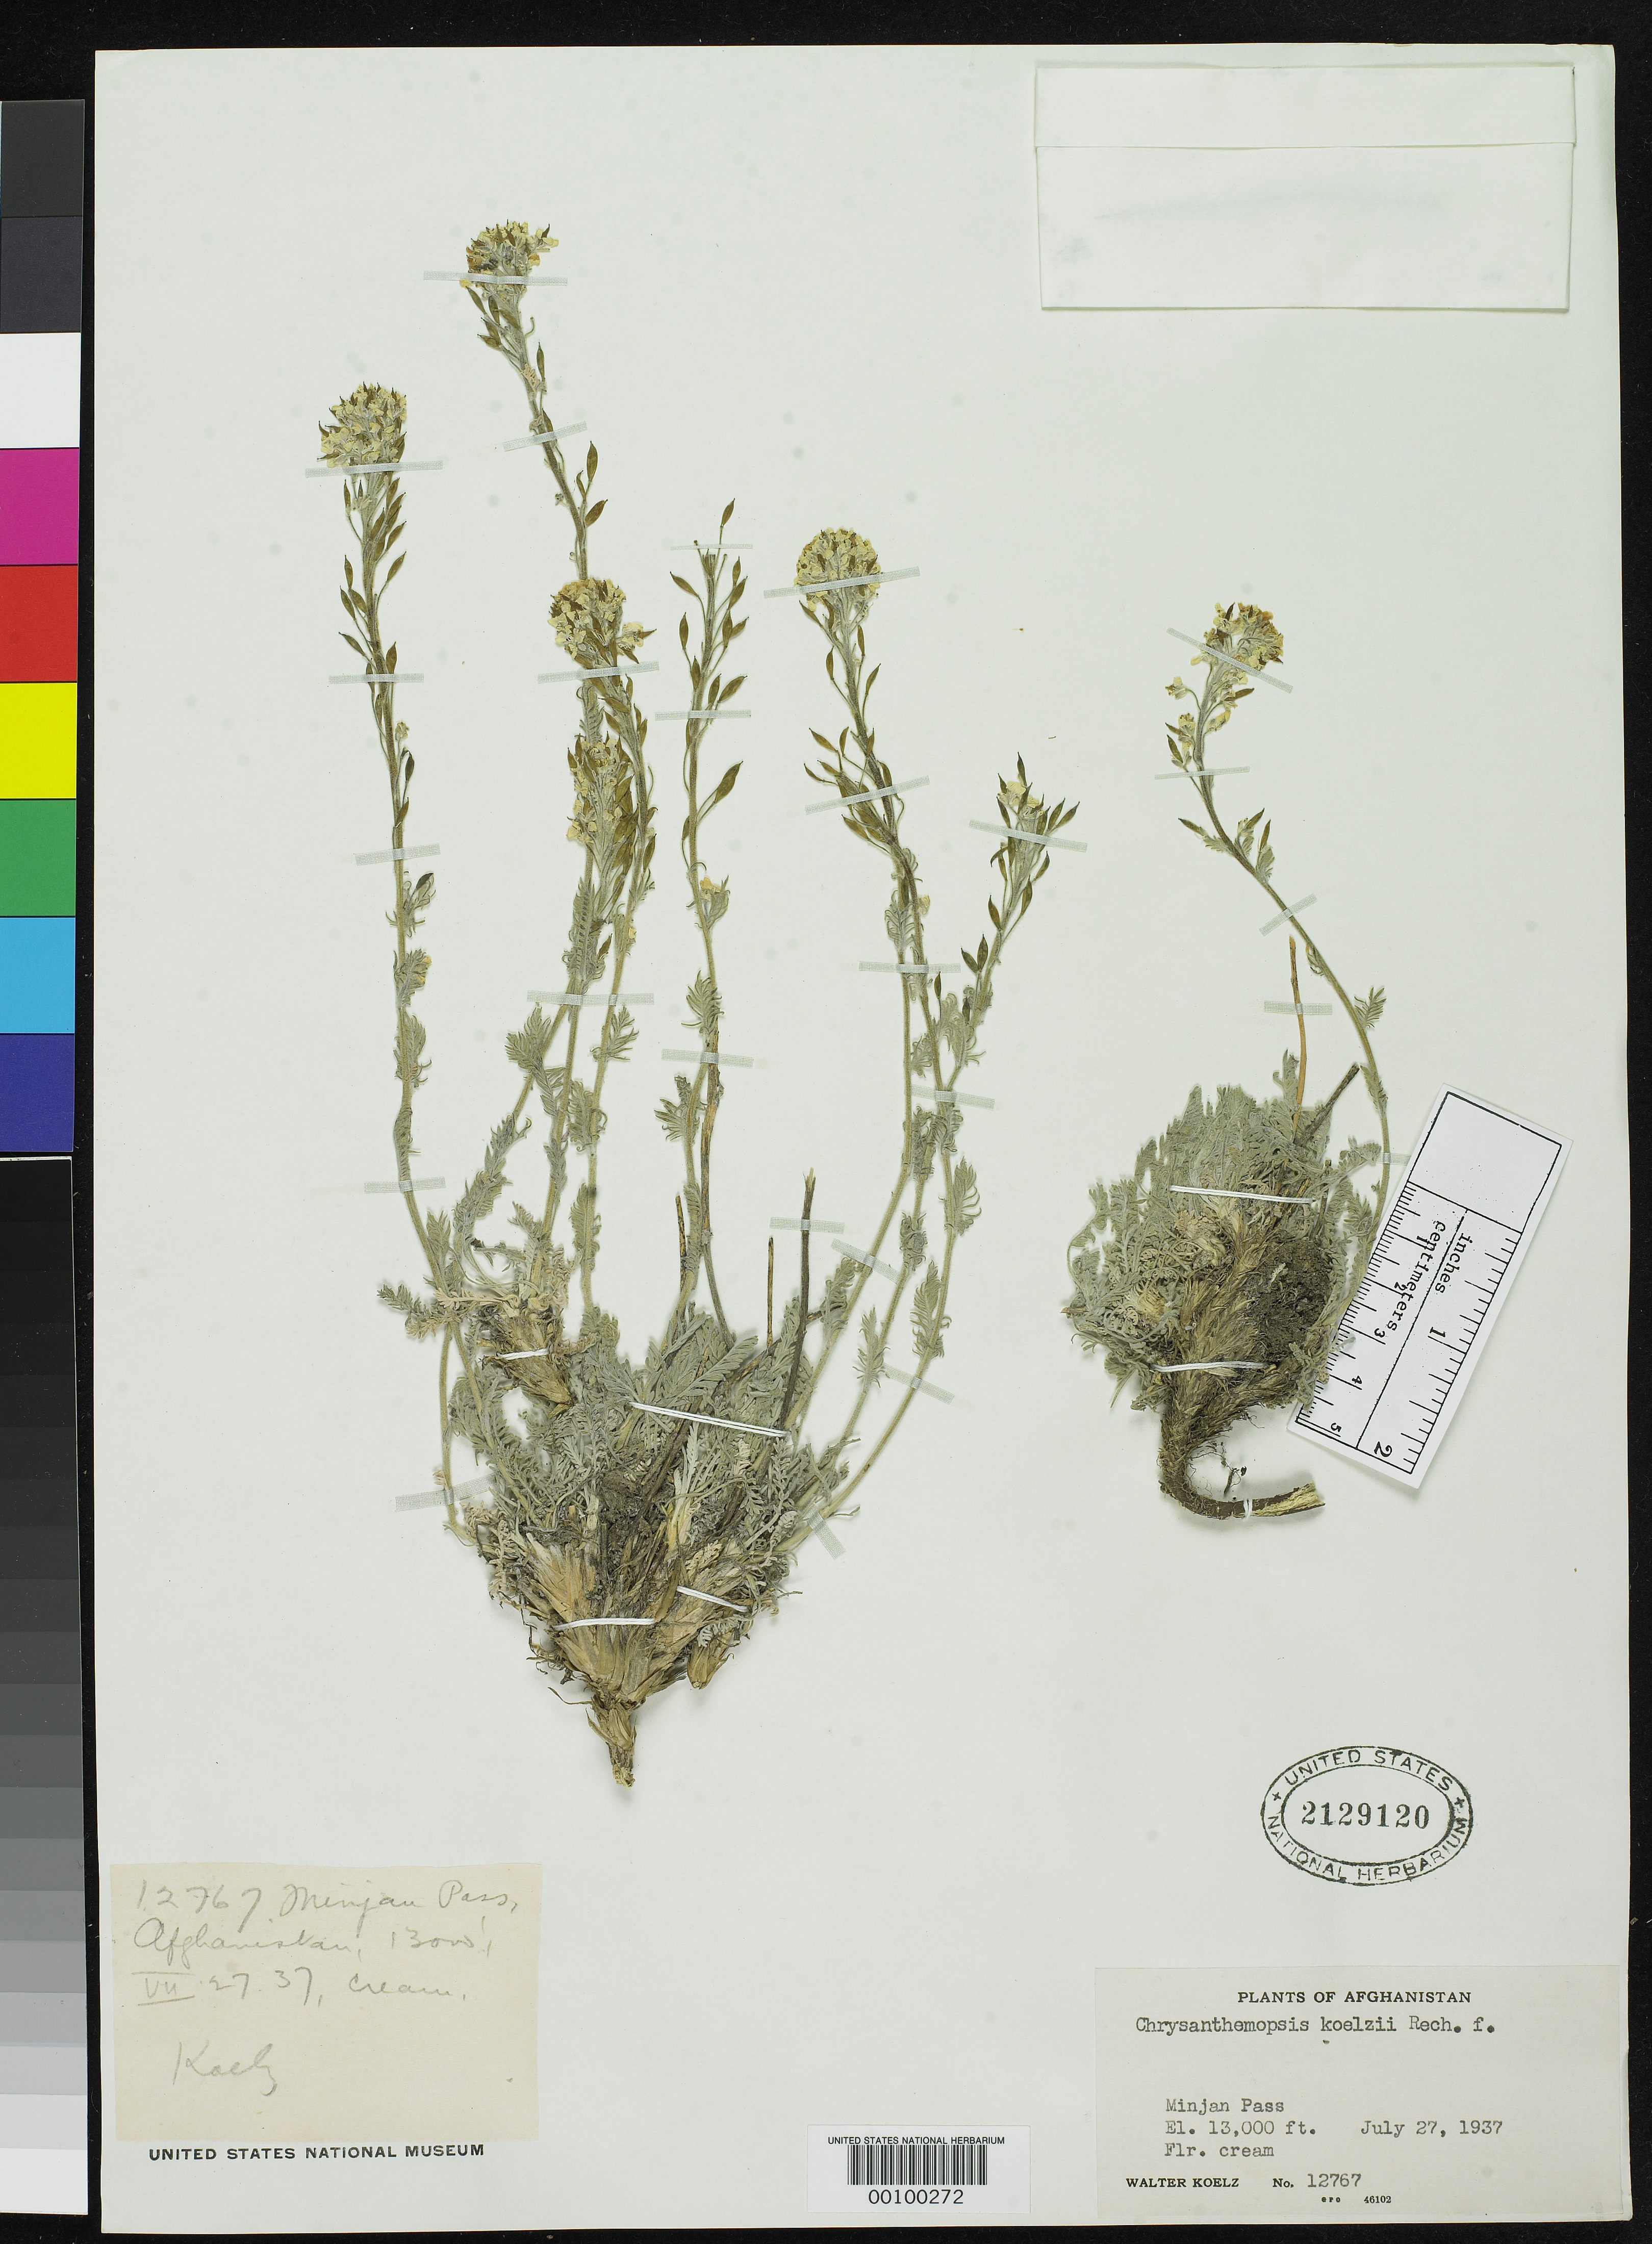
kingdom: Plantae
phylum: Tracheophyta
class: Magnoliopsida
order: Brassicales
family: Brassicaceae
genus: Chrysanthemopsis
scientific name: Chrysanthemopsis koelzii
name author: Rech. f.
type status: Type Collection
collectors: W. N. Koelz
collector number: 12767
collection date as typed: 27 Jul 1937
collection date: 1937-07-27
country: Afghanistan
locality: Minjan Pass.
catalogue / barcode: US 2129120